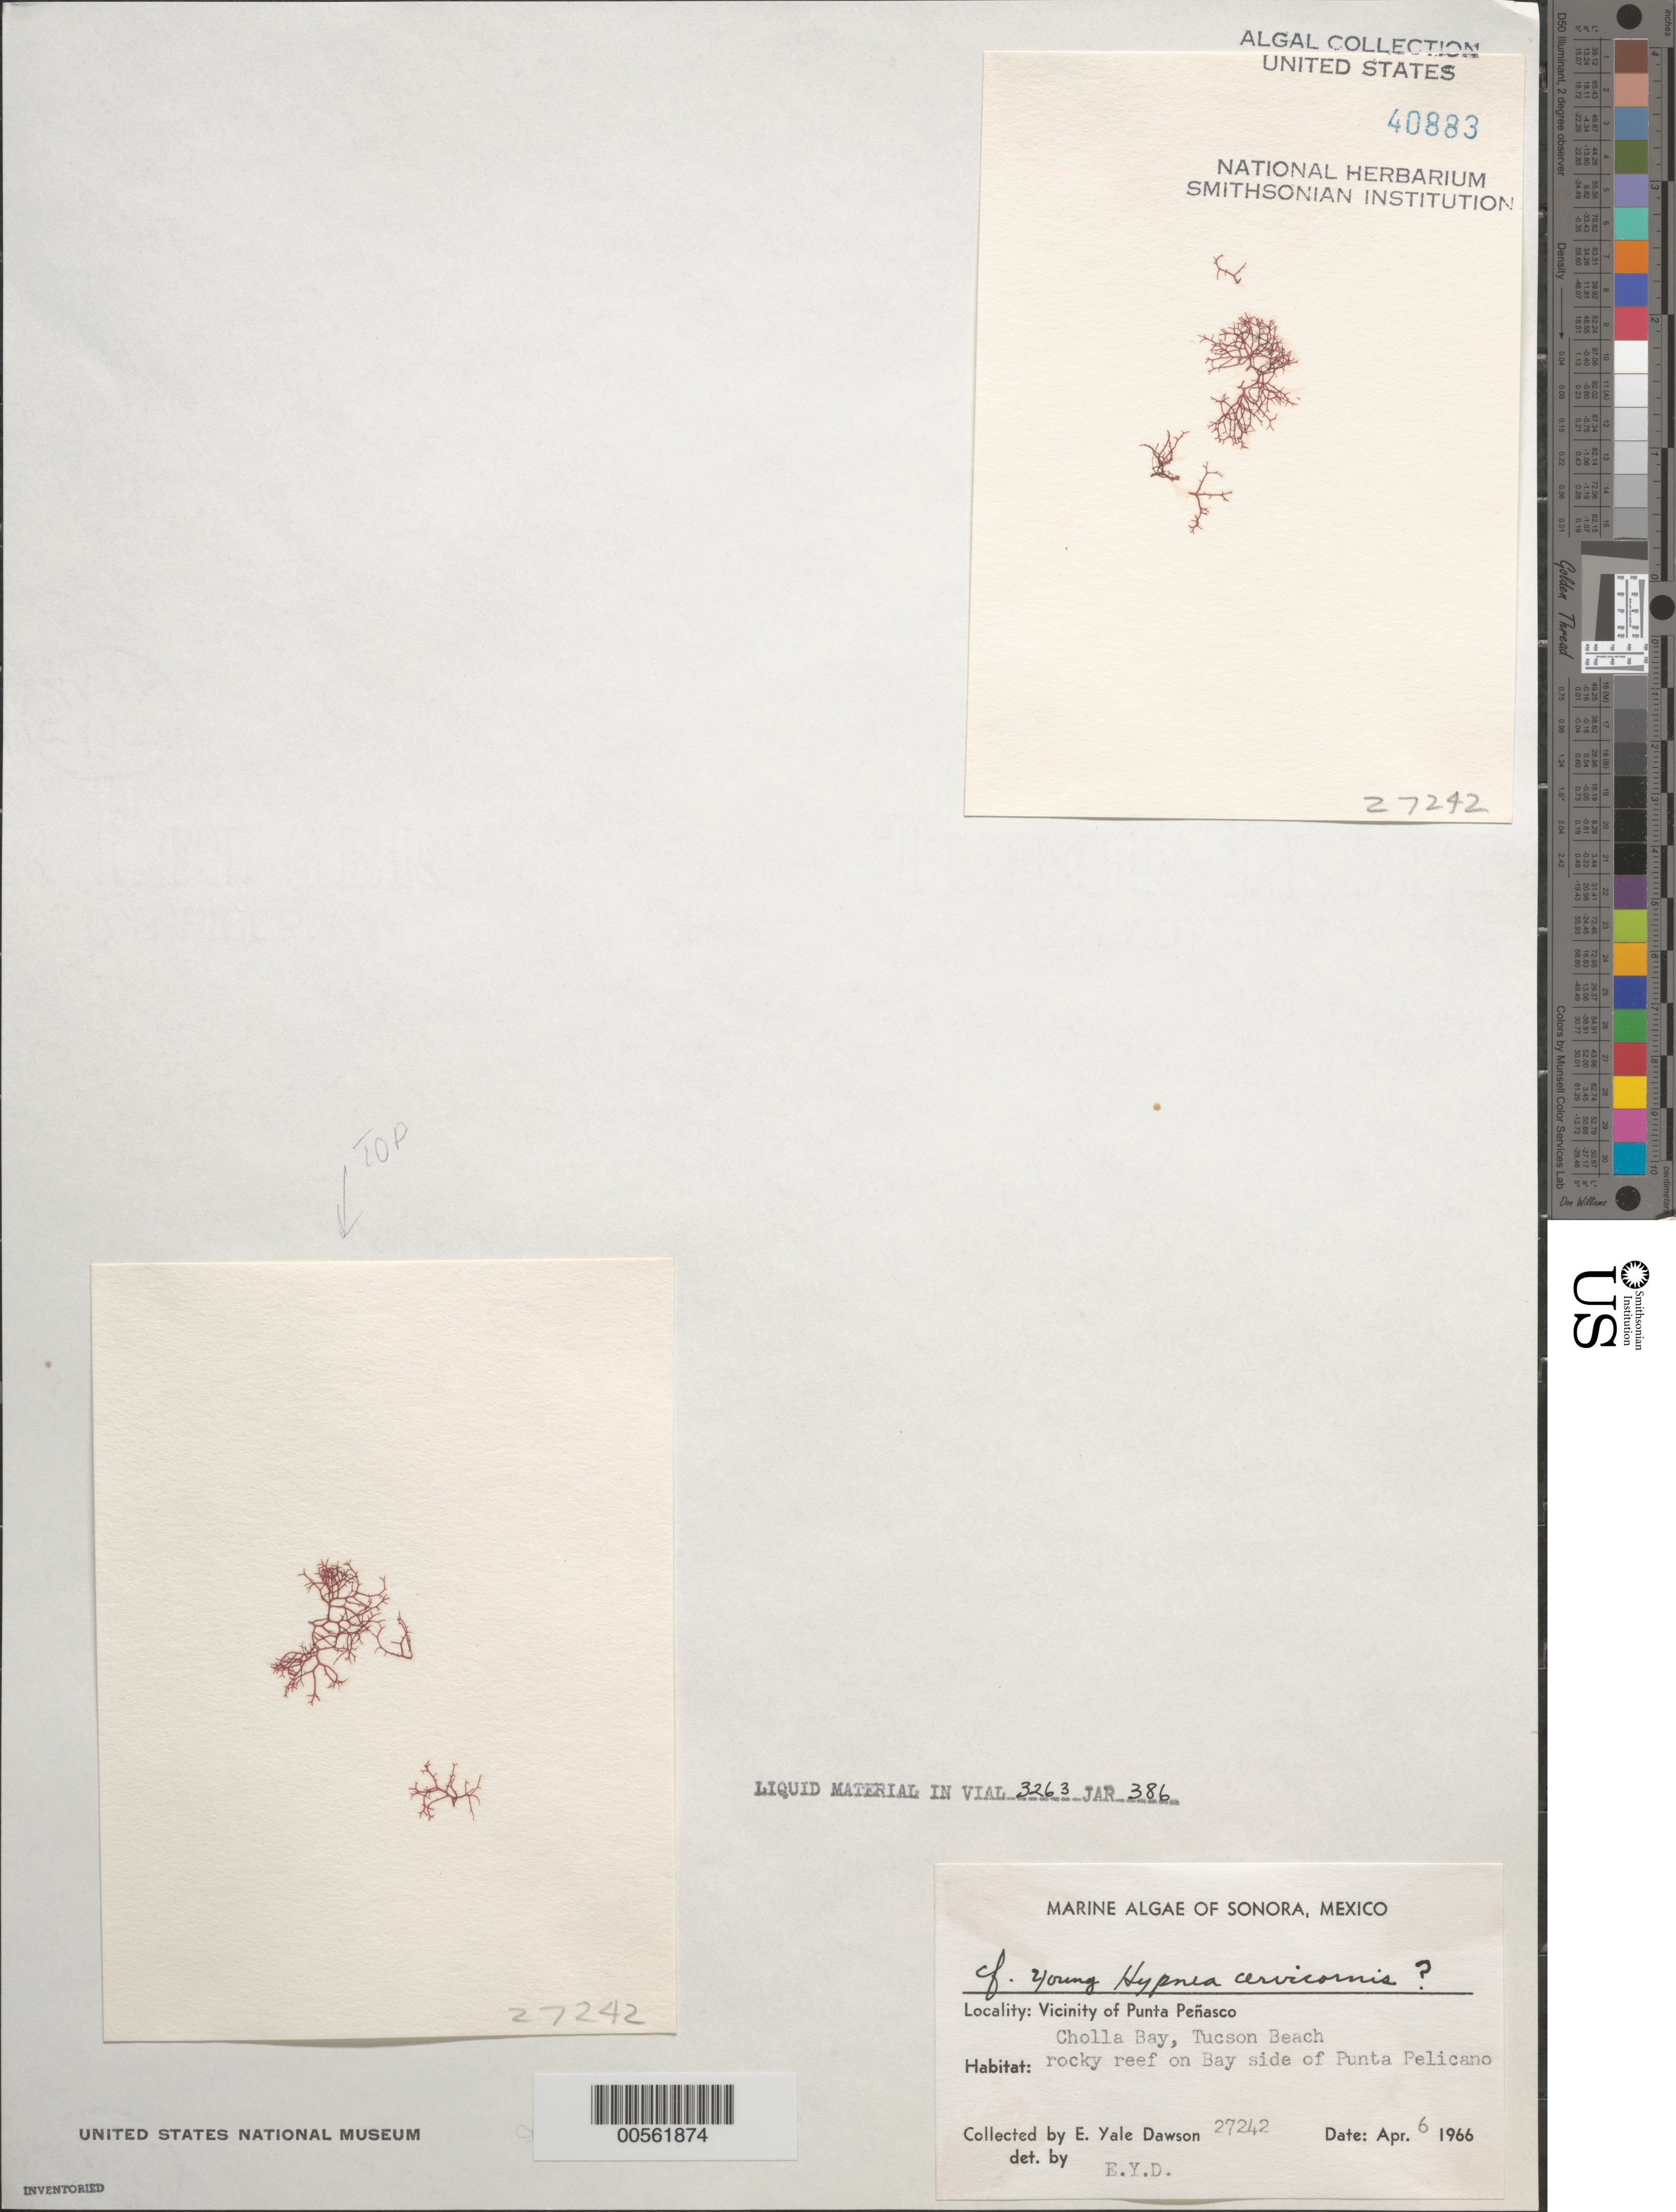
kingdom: Plantae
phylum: Rhodophyta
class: Florideophyceae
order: Gigartinales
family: Cystocloniaceae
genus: Hypnea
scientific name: Hypnea cervicornis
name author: J. Agardh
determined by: Dawson, E. Y.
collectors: E. Y. Dawson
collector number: EYD 27242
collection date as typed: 06 Apr 1966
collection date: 1966-04-06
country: Mexico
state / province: Sonora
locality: Cholla Bay, Tucson Beach, Punta Pelicano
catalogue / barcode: US 40883